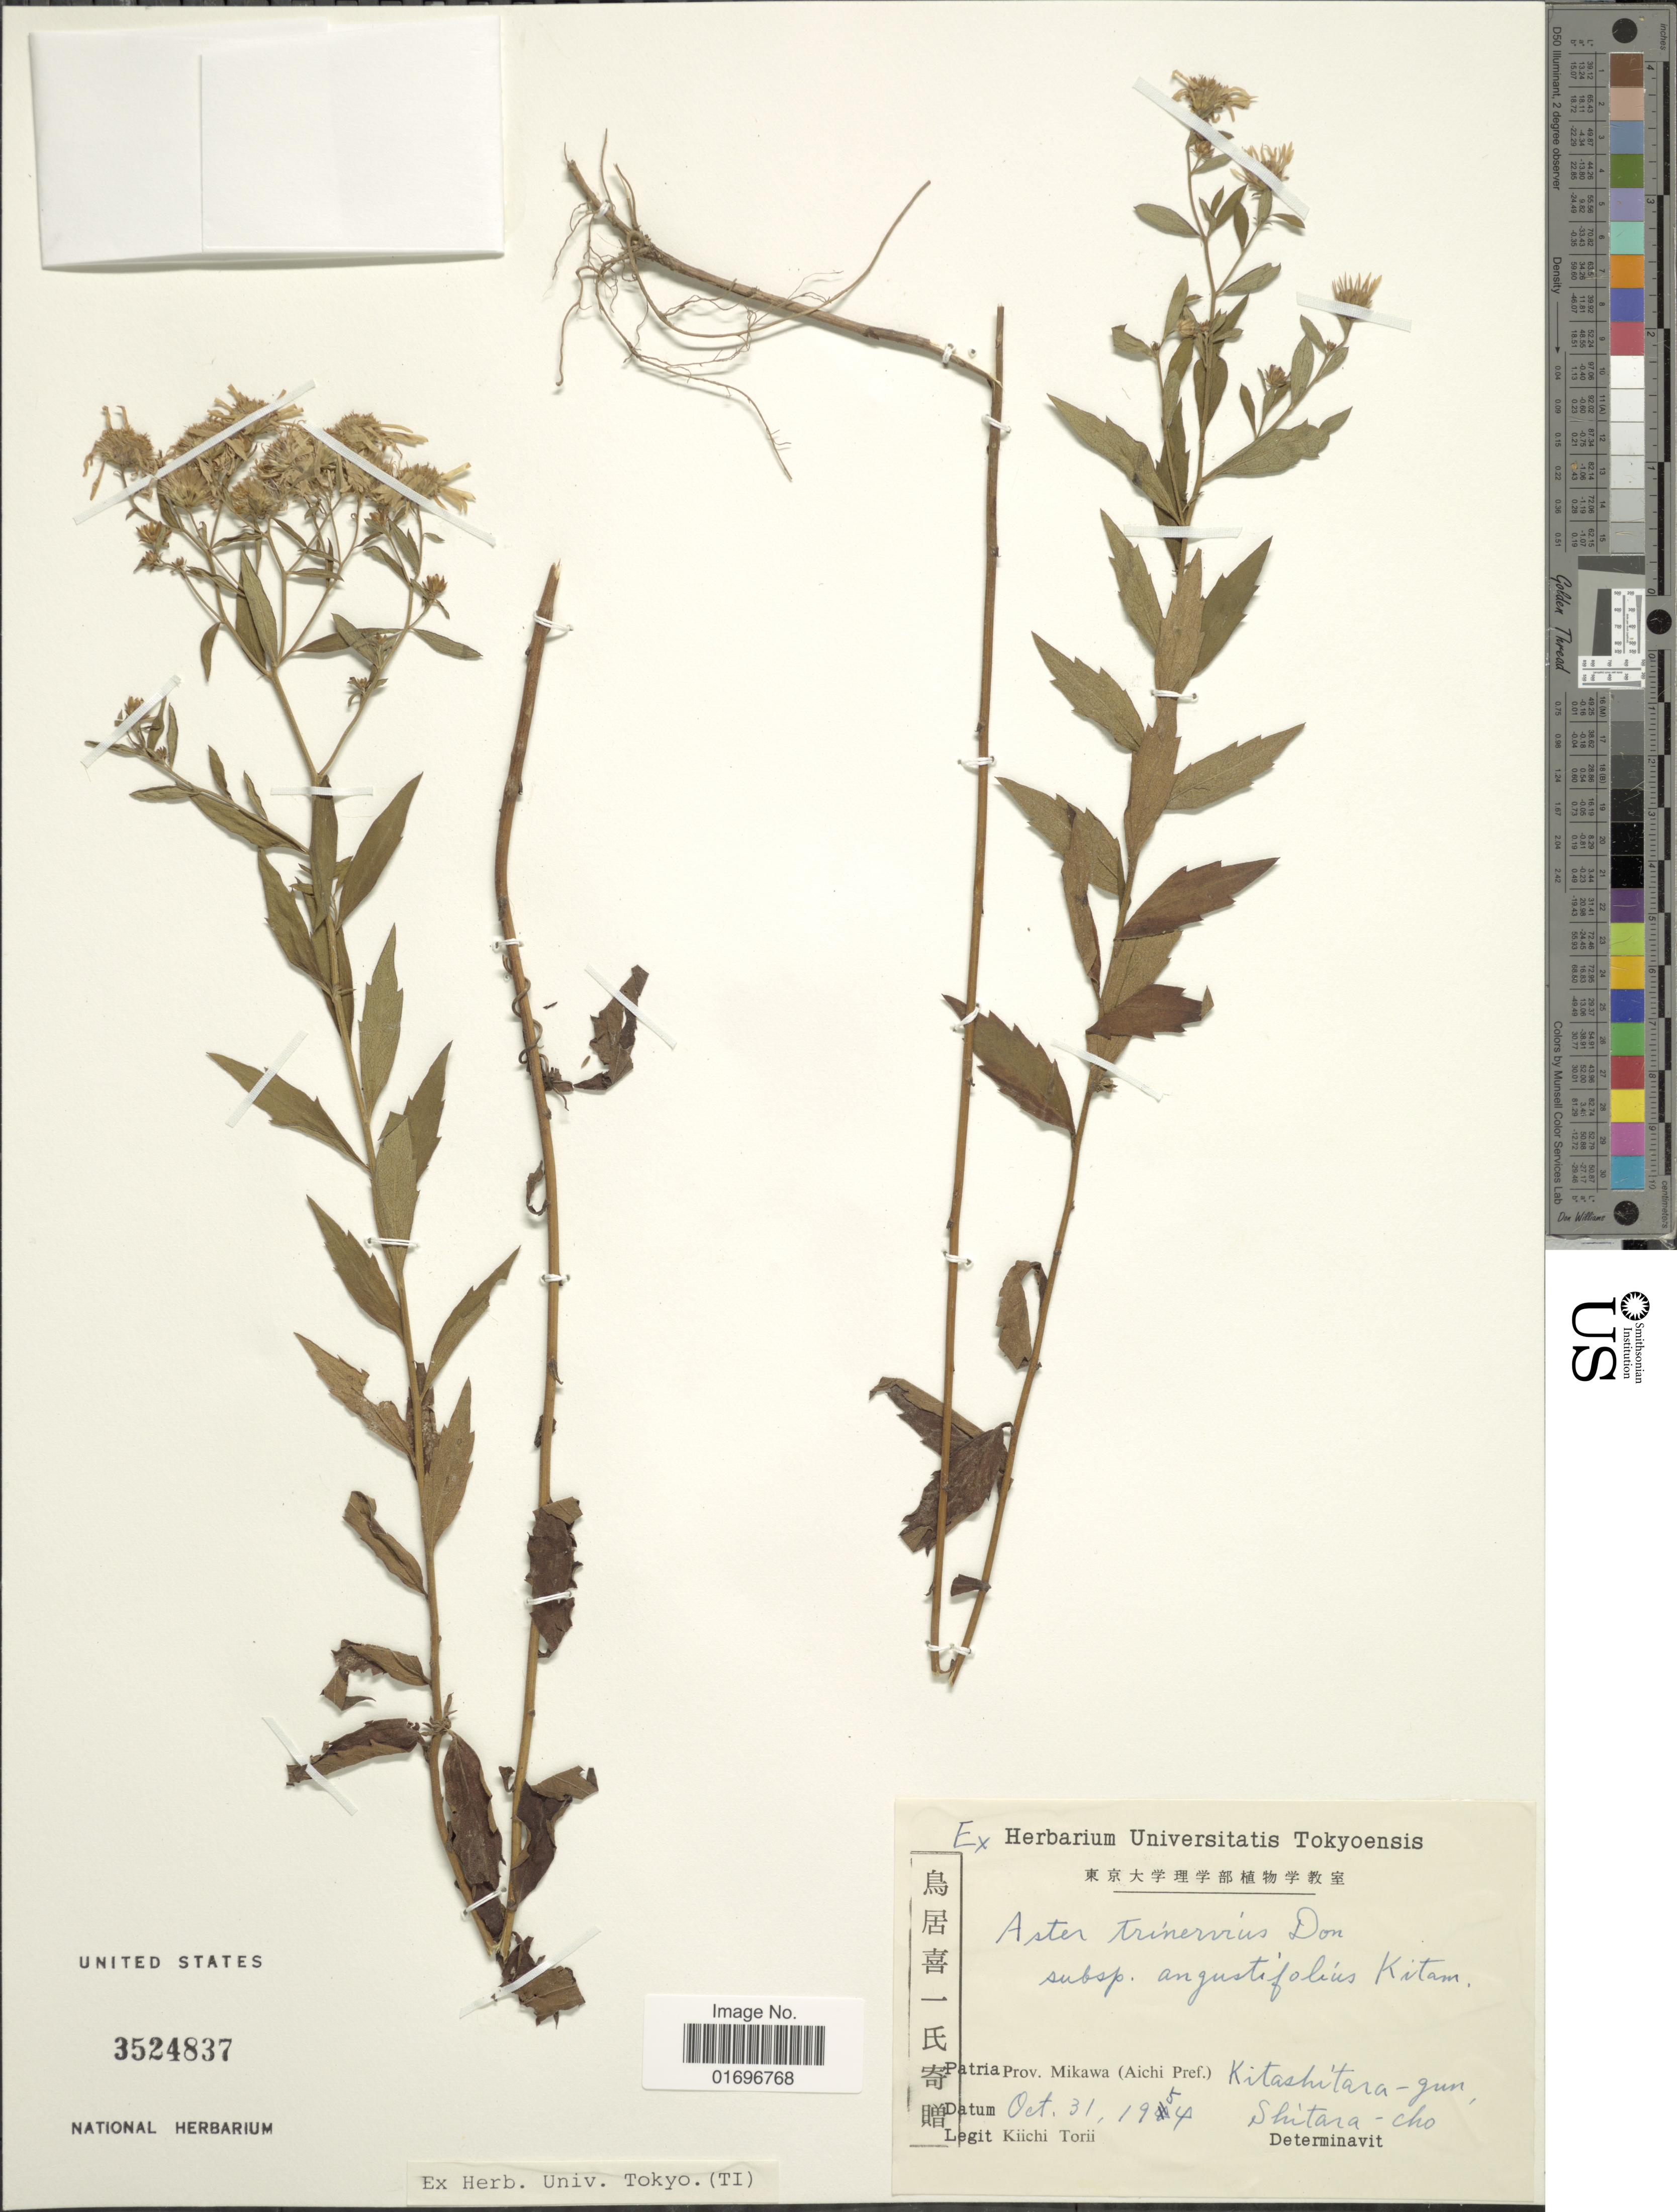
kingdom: Plantae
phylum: Tracheophyta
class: Magnoliopsida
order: Asterales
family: Asteraceae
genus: Aster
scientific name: Aster trinervius subsp. angustifolius Kitam. subsp. nov. ined.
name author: Roxb. ex D. Don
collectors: K. Torii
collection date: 1954-10-31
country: Japan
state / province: Aiti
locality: Prov. Mikawa (Aichi Pref.) Kitashitara-gun, Shitara-cho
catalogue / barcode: US 3524837